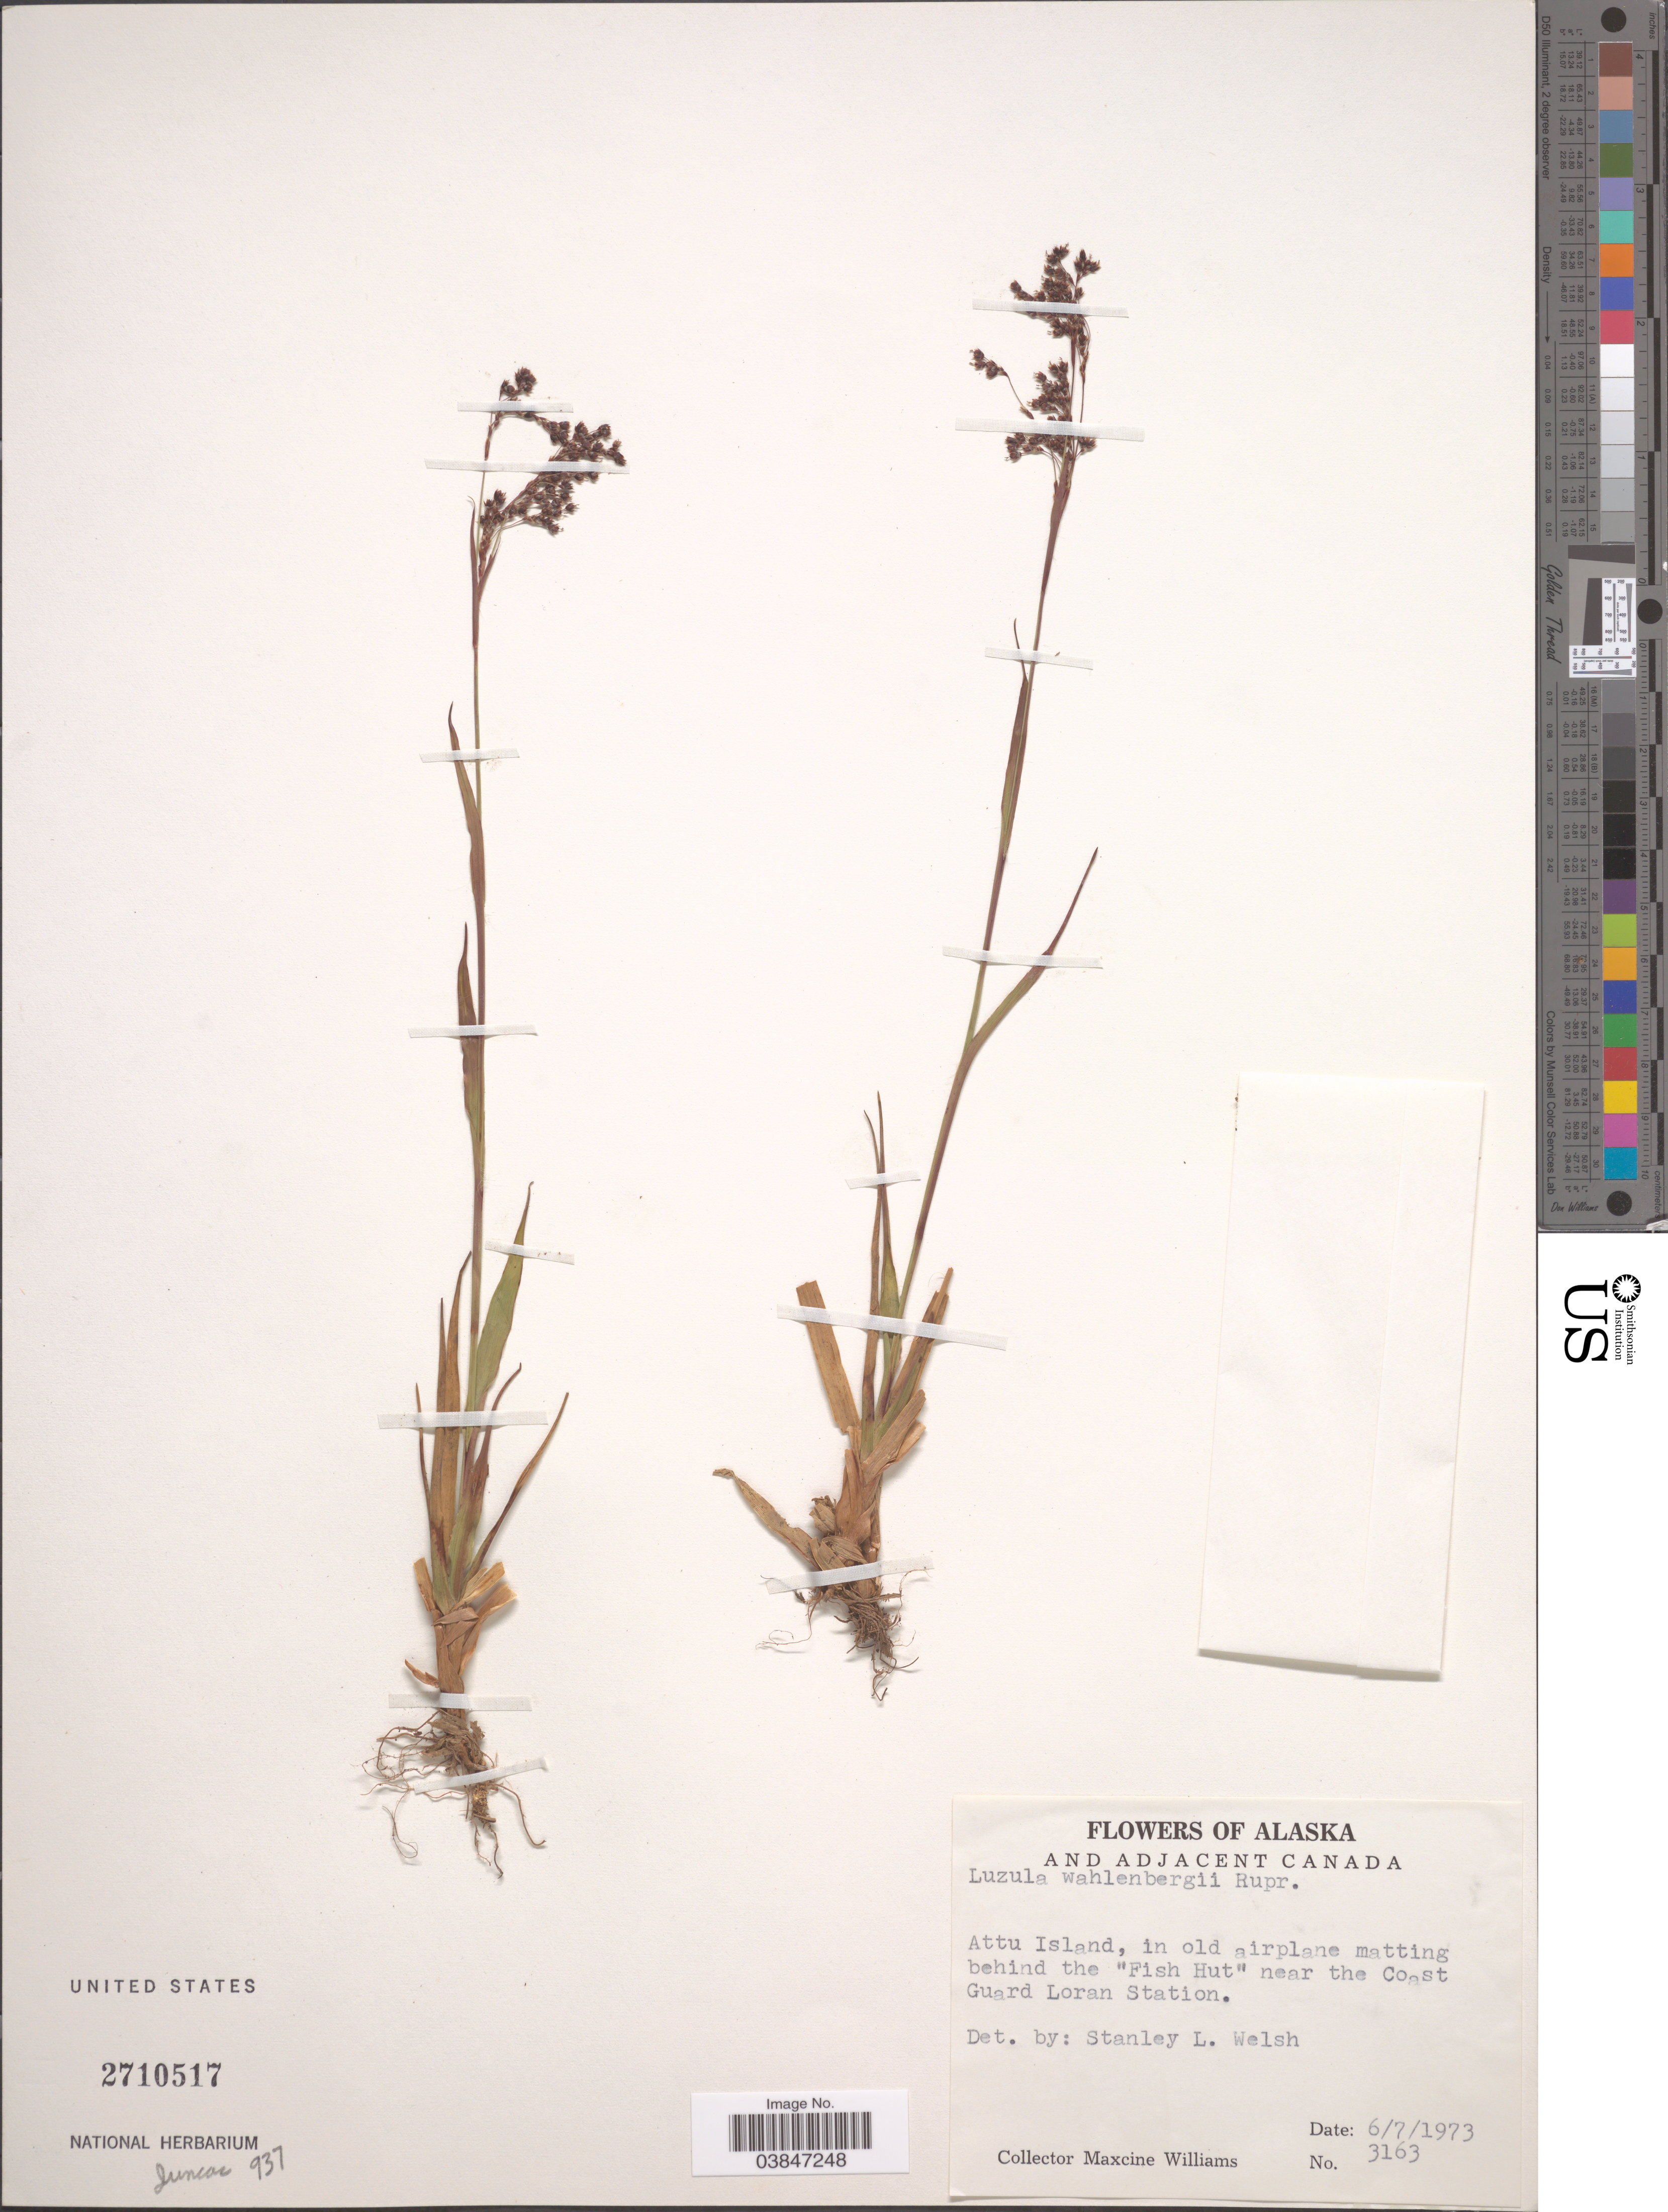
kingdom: Plantae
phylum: Tracheophyta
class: Liliopsida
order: Poales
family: Juncaceae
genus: Luzula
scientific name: Luzula wahlenbergii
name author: Rupr.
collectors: M. Williams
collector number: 3163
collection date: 1973-06-07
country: United States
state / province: Alaska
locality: Attu Island, in old airplane matting behind the "Fish Hut" near the Coast Guard Loran Station.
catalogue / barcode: US 2710517